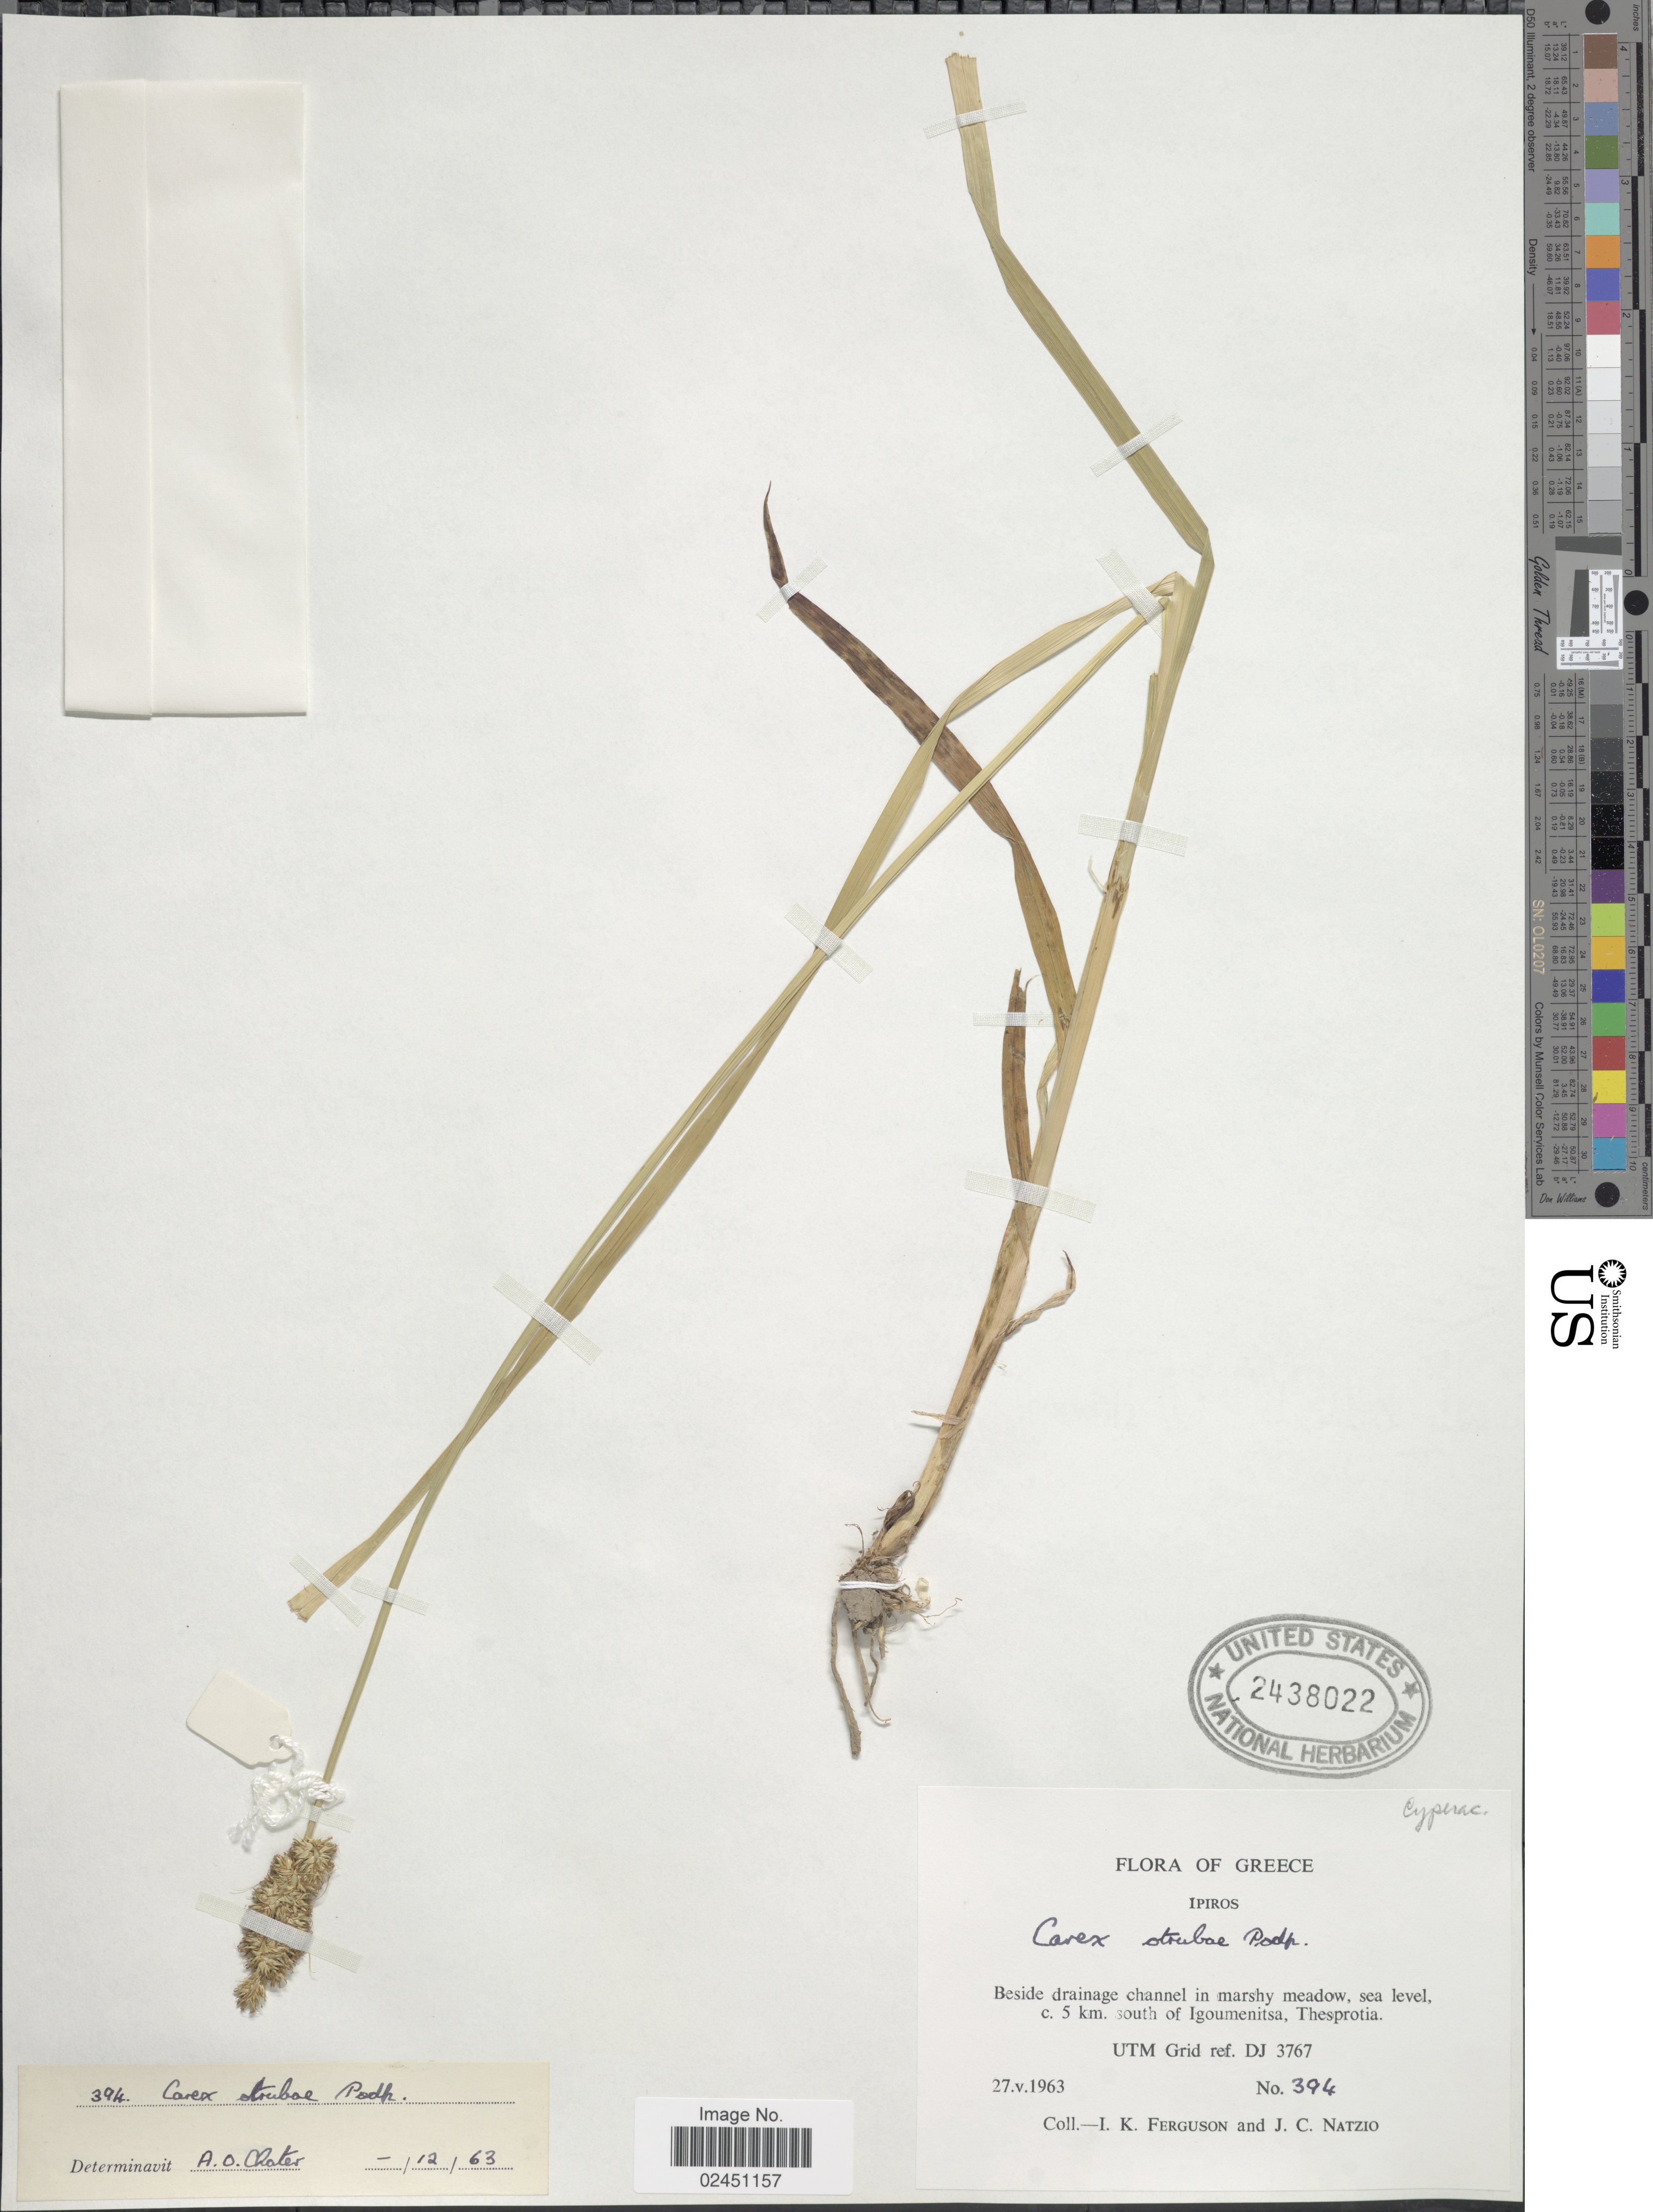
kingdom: Plantae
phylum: Tracheophyta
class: Liliopsida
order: Poales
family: Cyperaceae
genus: Carex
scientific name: Carex otrubae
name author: Podp.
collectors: I. K. Ferguson & J. Natzio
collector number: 394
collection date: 1963-05-27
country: Greece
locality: Ipiros. Beside drainage channel in marshy meadow, c. 5 km south of Igiumenitsa, Thesprotia. UTM GRid Ref. DJ 3767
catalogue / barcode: US 2438022